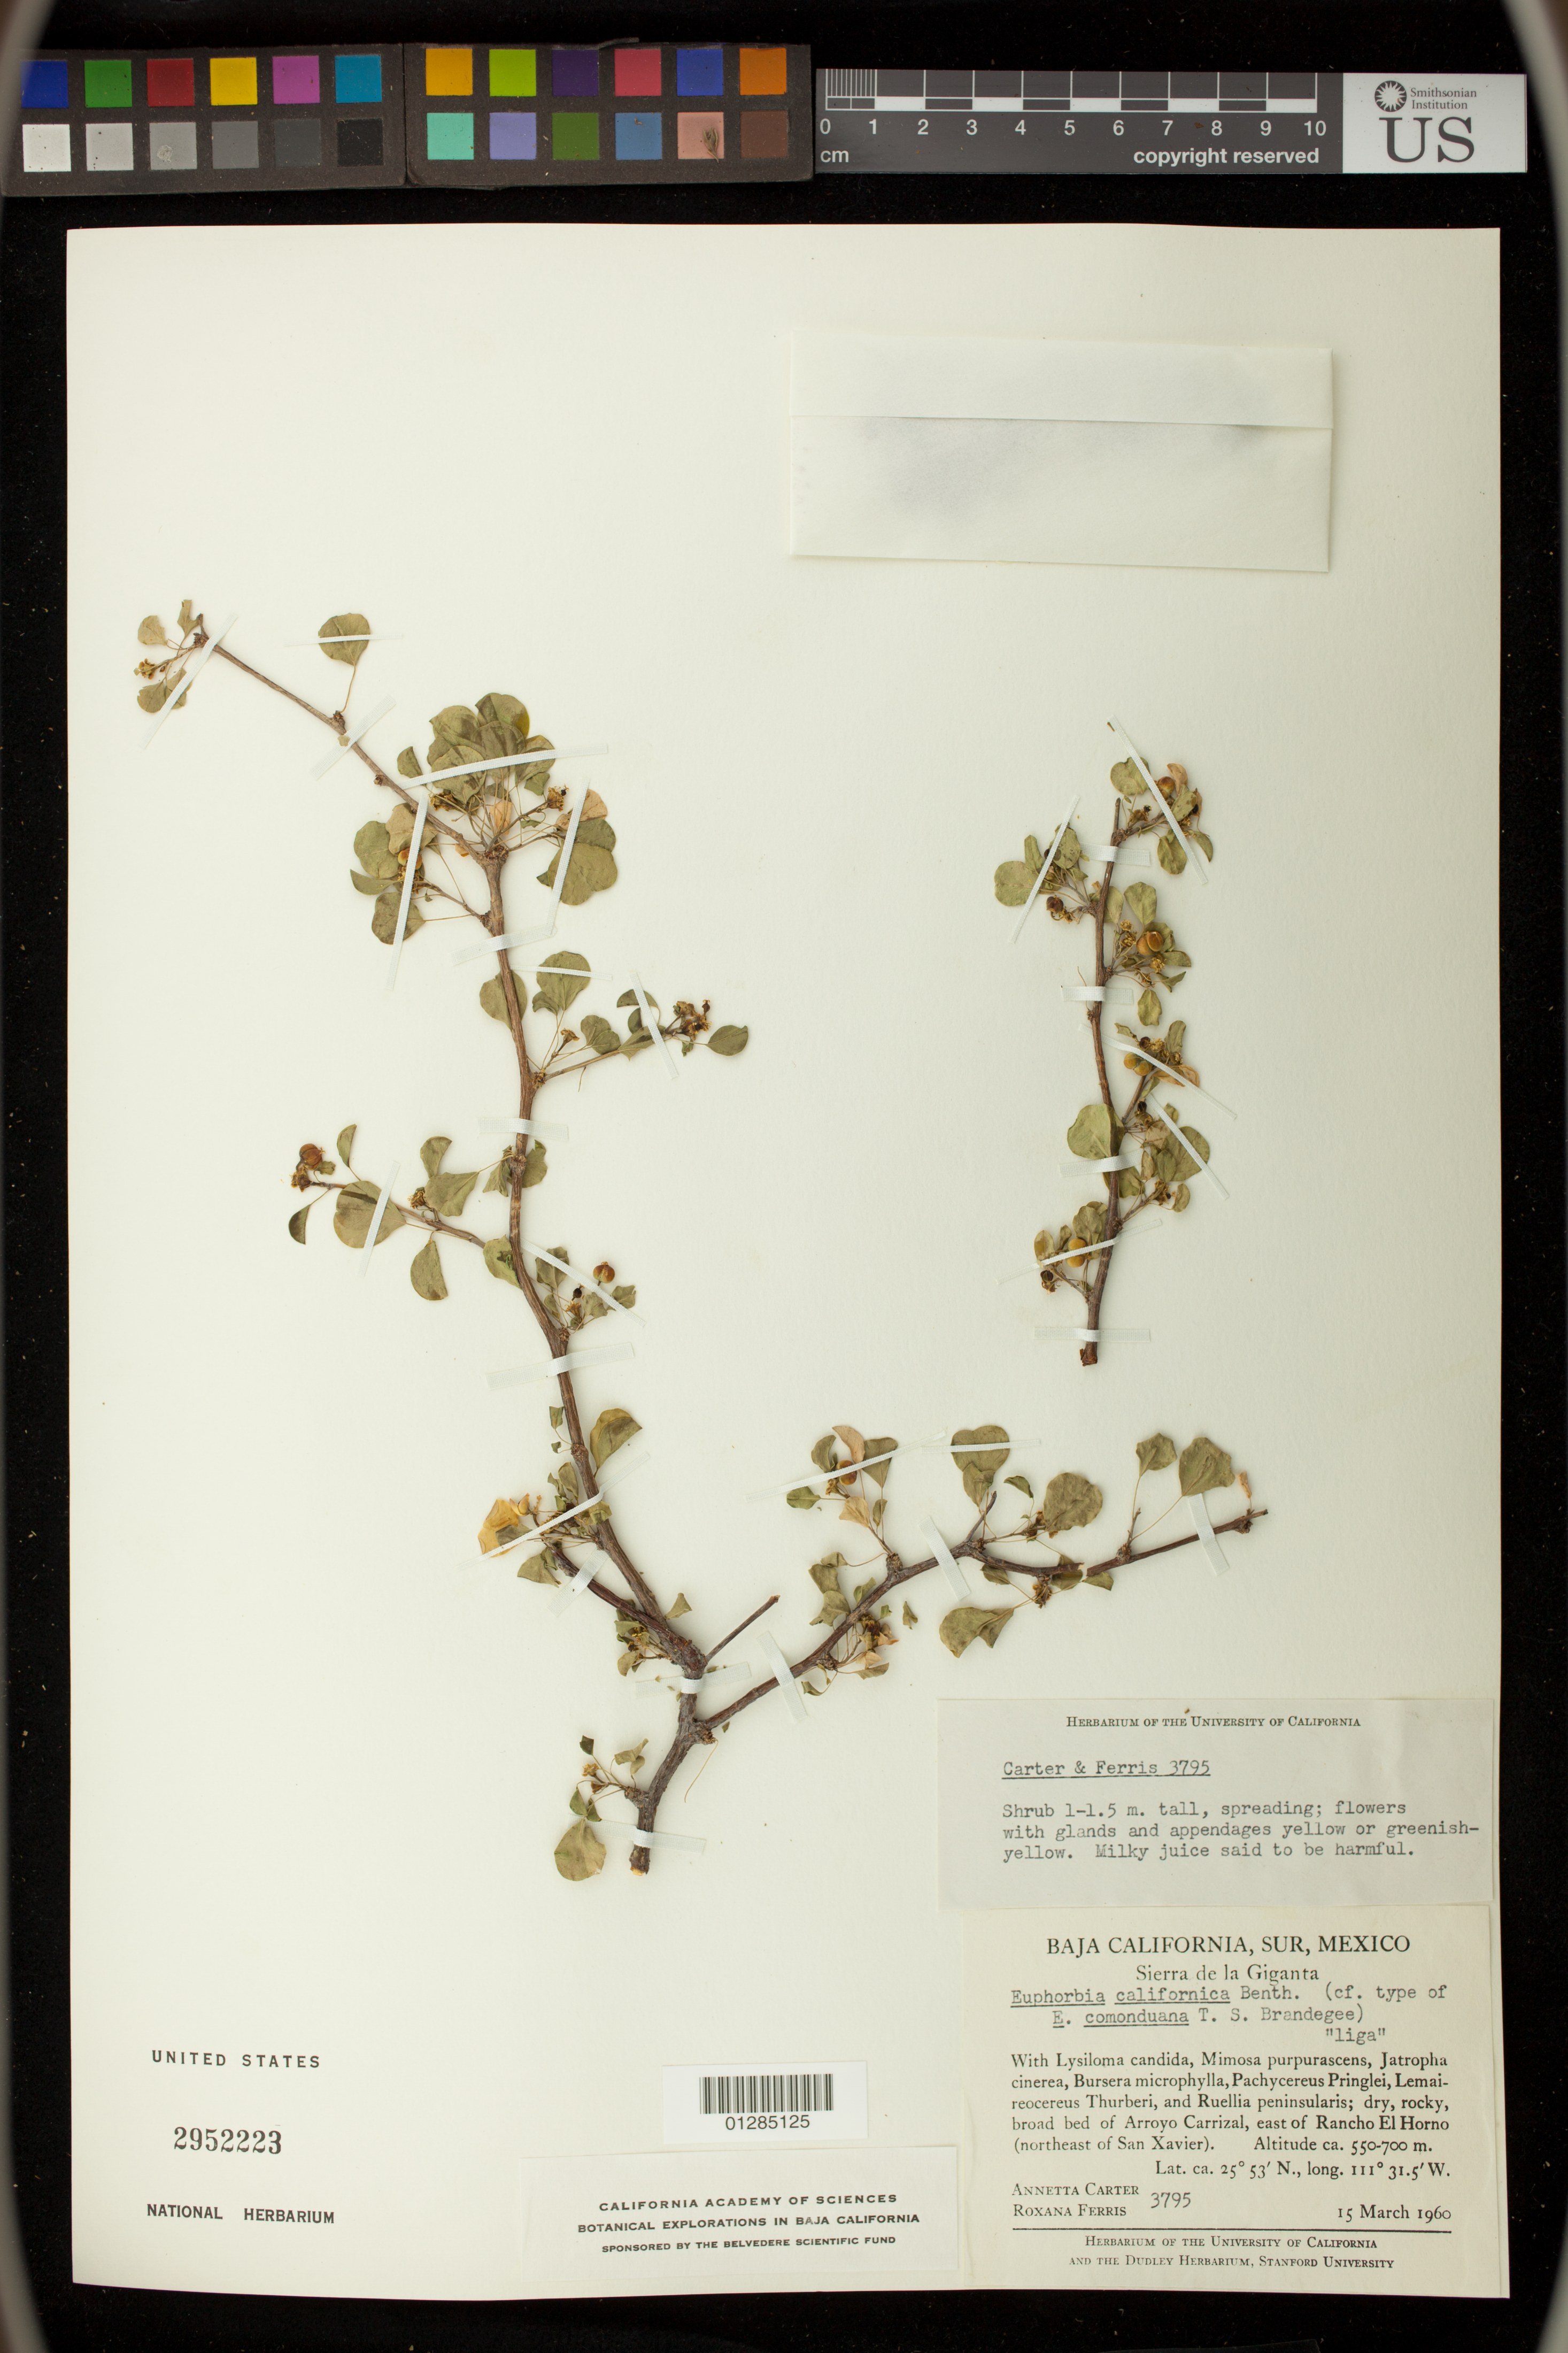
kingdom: Plantae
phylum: Tracheophyta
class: Magnoliopsida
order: Malpighiales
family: Euphorbiaceae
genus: Euphorbia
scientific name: Euphorbia californica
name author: Benth.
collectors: A. M. Carter & R. S. Ferris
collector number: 3795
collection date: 1960-03-15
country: Mexico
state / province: Baja California Sur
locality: Sierra de la Giganta. Arroyo Carrizal, east of Rancho El Horno (northeast of San Xavier).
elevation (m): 550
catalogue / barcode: US 2952223